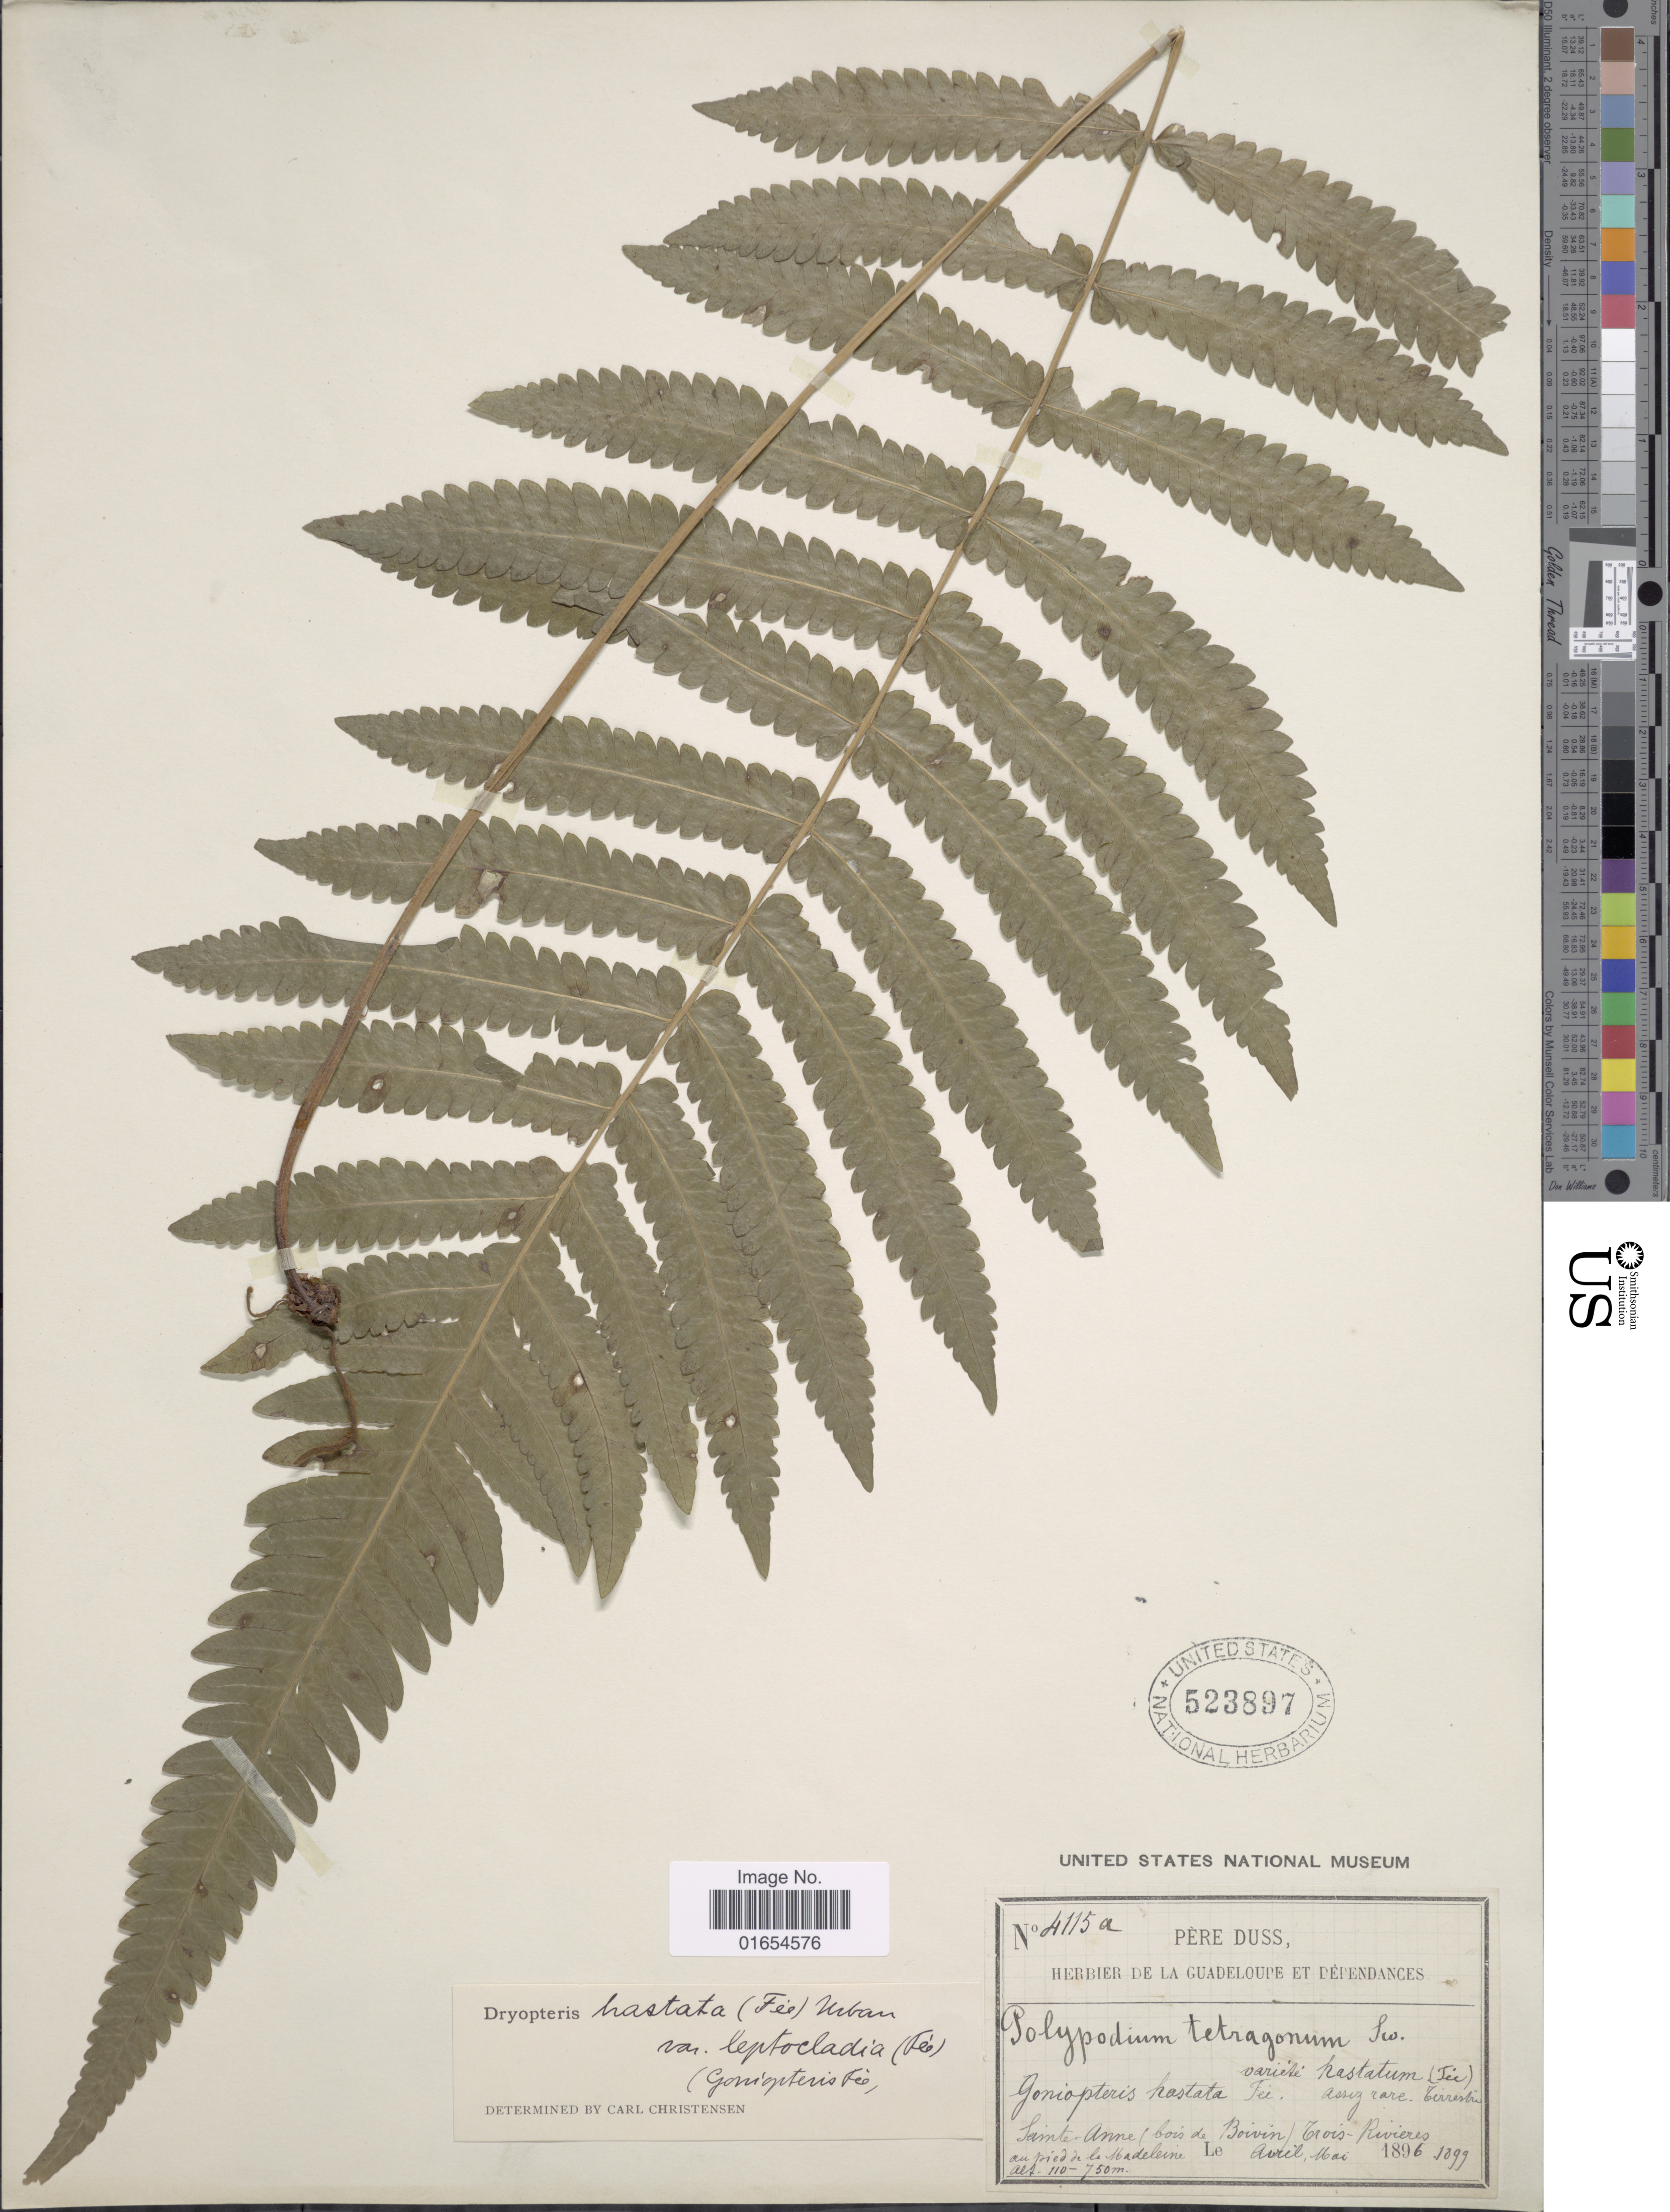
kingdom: Plantae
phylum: Tracheophyta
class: Polypodiopsida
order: Polypodiales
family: Thelypteridaceae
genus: Goniopteris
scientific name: Goniopteris leptocladia (Fée) comb. nov., ined 2015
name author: (Fée)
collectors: Père Duss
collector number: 4115a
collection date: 1896-04/1898-05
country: Guadeloupe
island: Leeward Is.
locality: Assez rare, terrestre, Sainte - Anne (bois de Boivin) Trois - Rivieres au pied de le Madeleine.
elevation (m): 110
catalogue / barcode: US 523897